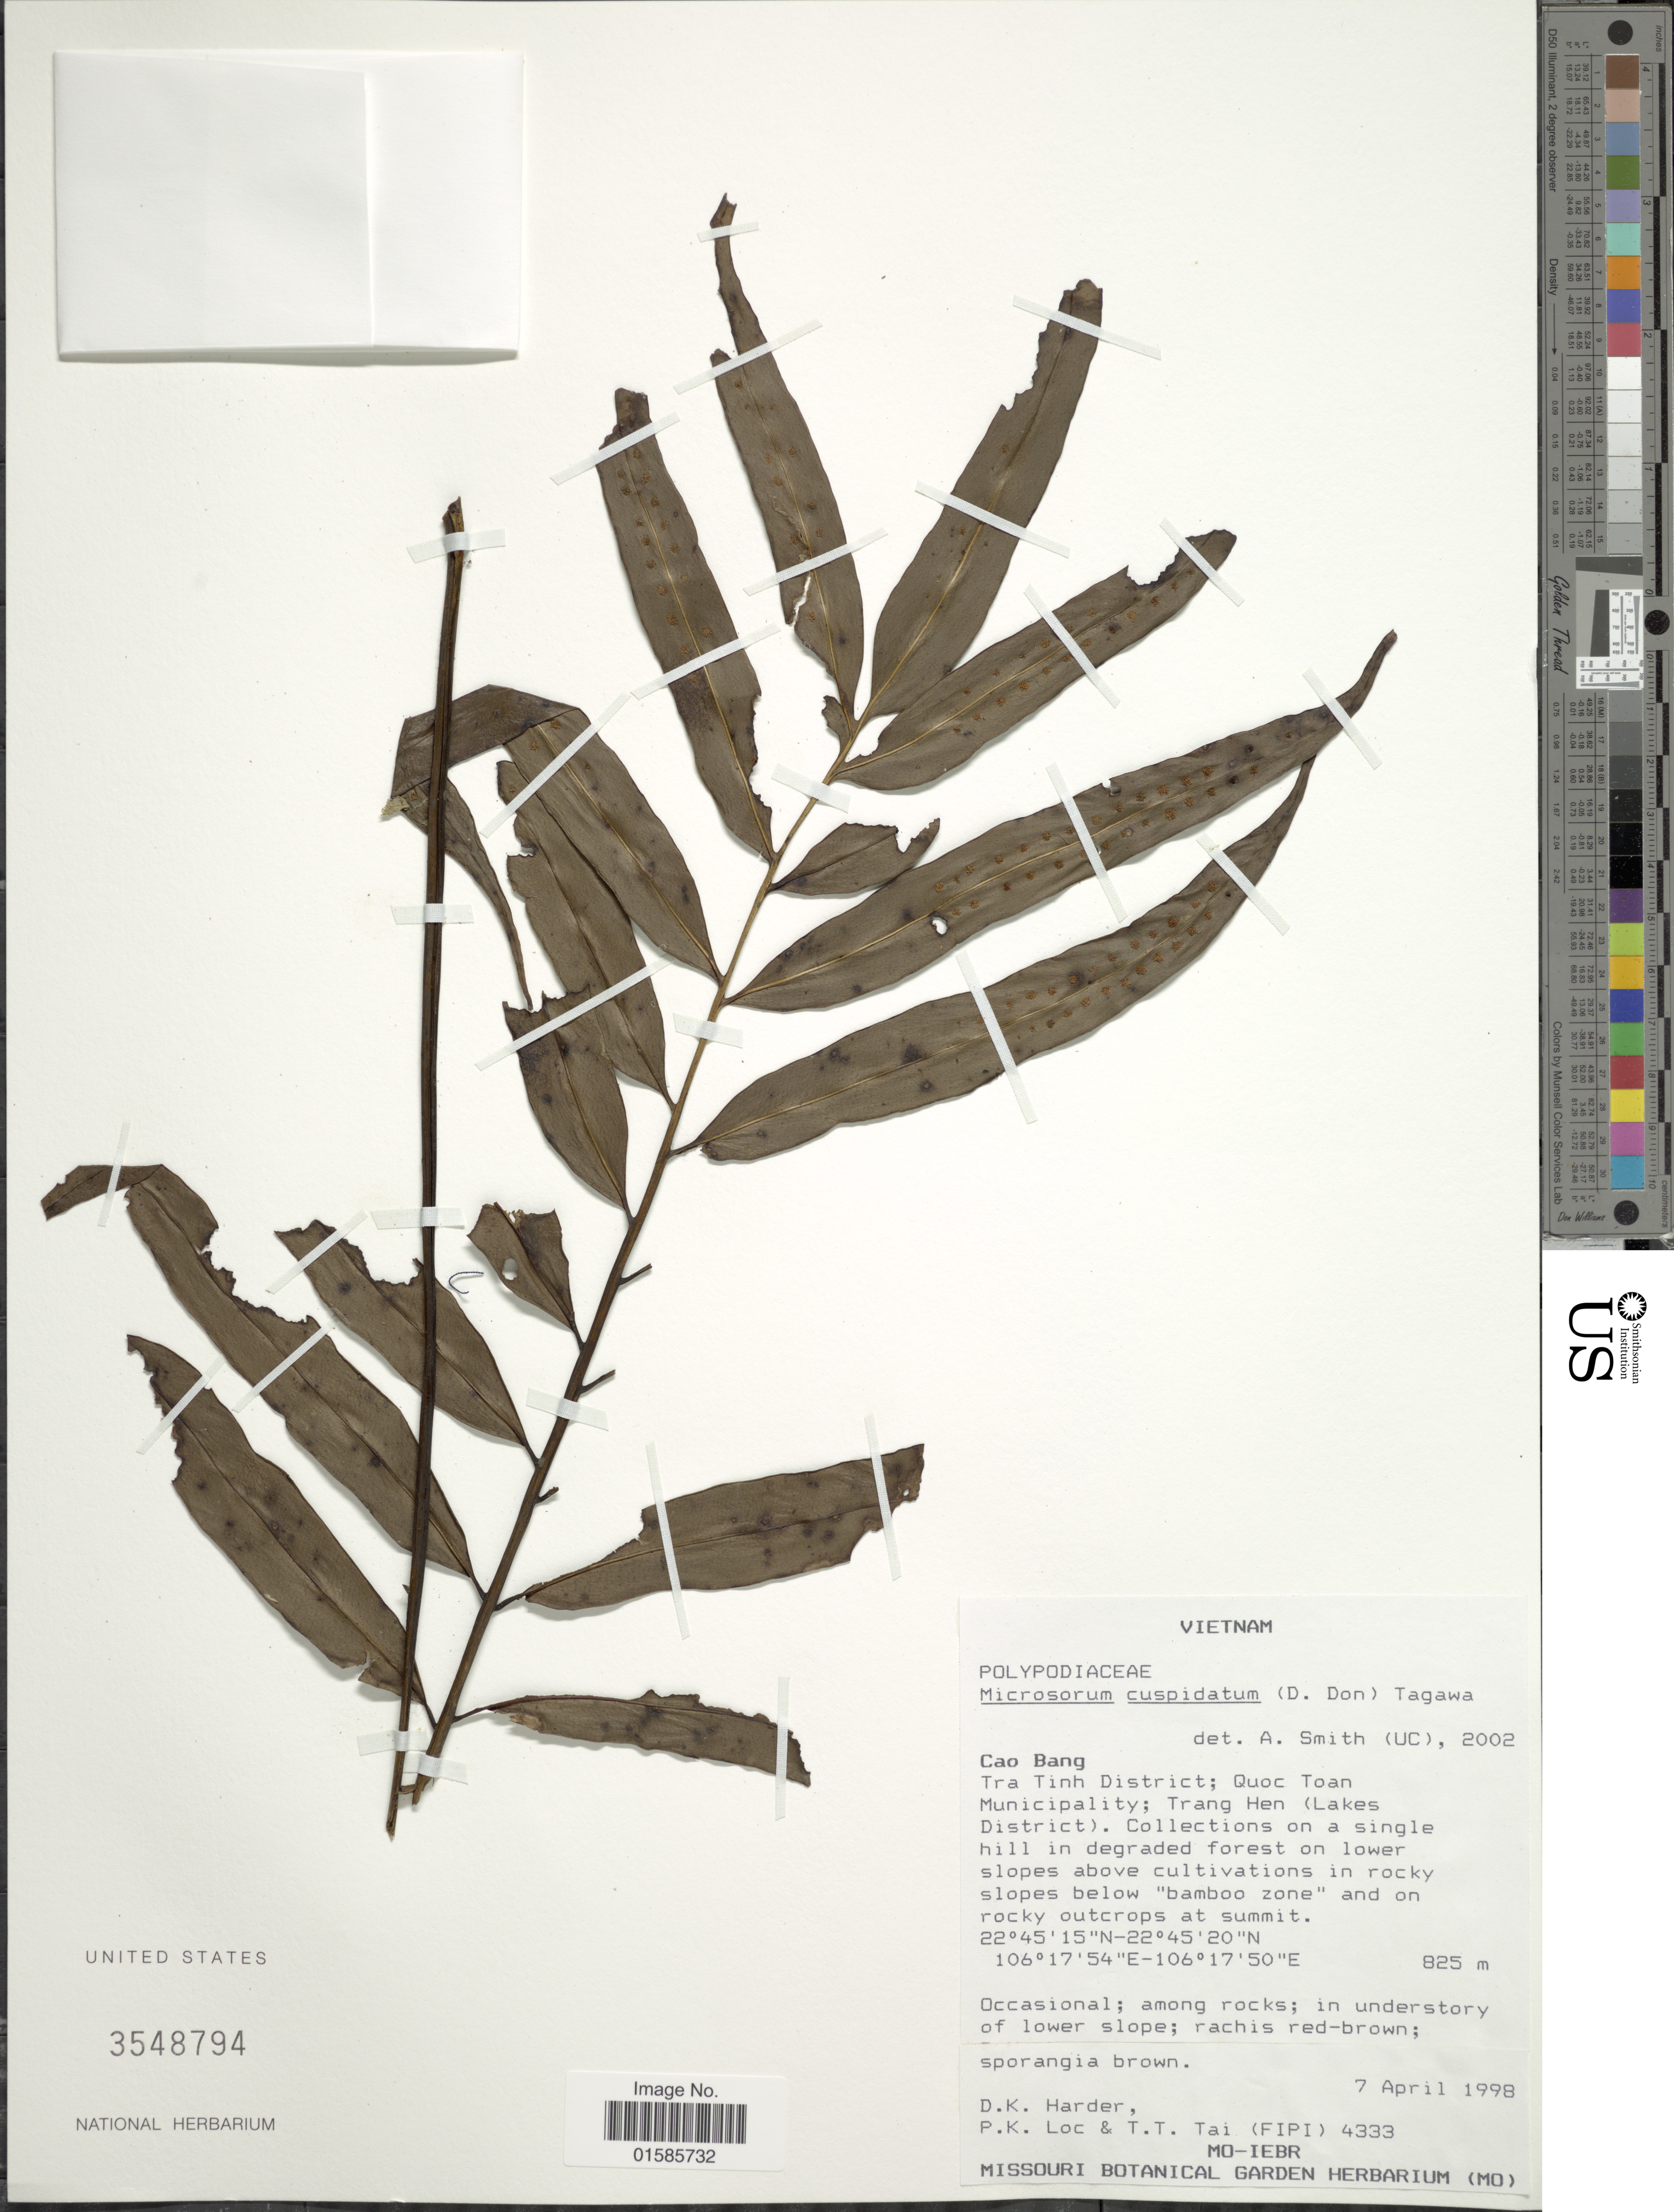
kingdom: Plantae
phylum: Tracheophyta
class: Polypodiopsida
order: Polypodiales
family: Polypodiaceae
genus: Microsorum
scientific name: Microsorum cuspidatum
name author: (D. Don) Tagawa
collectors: D. Harder, P. K. Lôc & T. Tai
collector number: (FIPI) 4333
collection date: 1998-04-07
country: Vietnam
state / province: Cao Bang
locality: Tra Tinh District; Quoc Toan Municipality; Trang Hen (Lakes District)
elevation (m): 825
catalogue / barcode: US 3548794